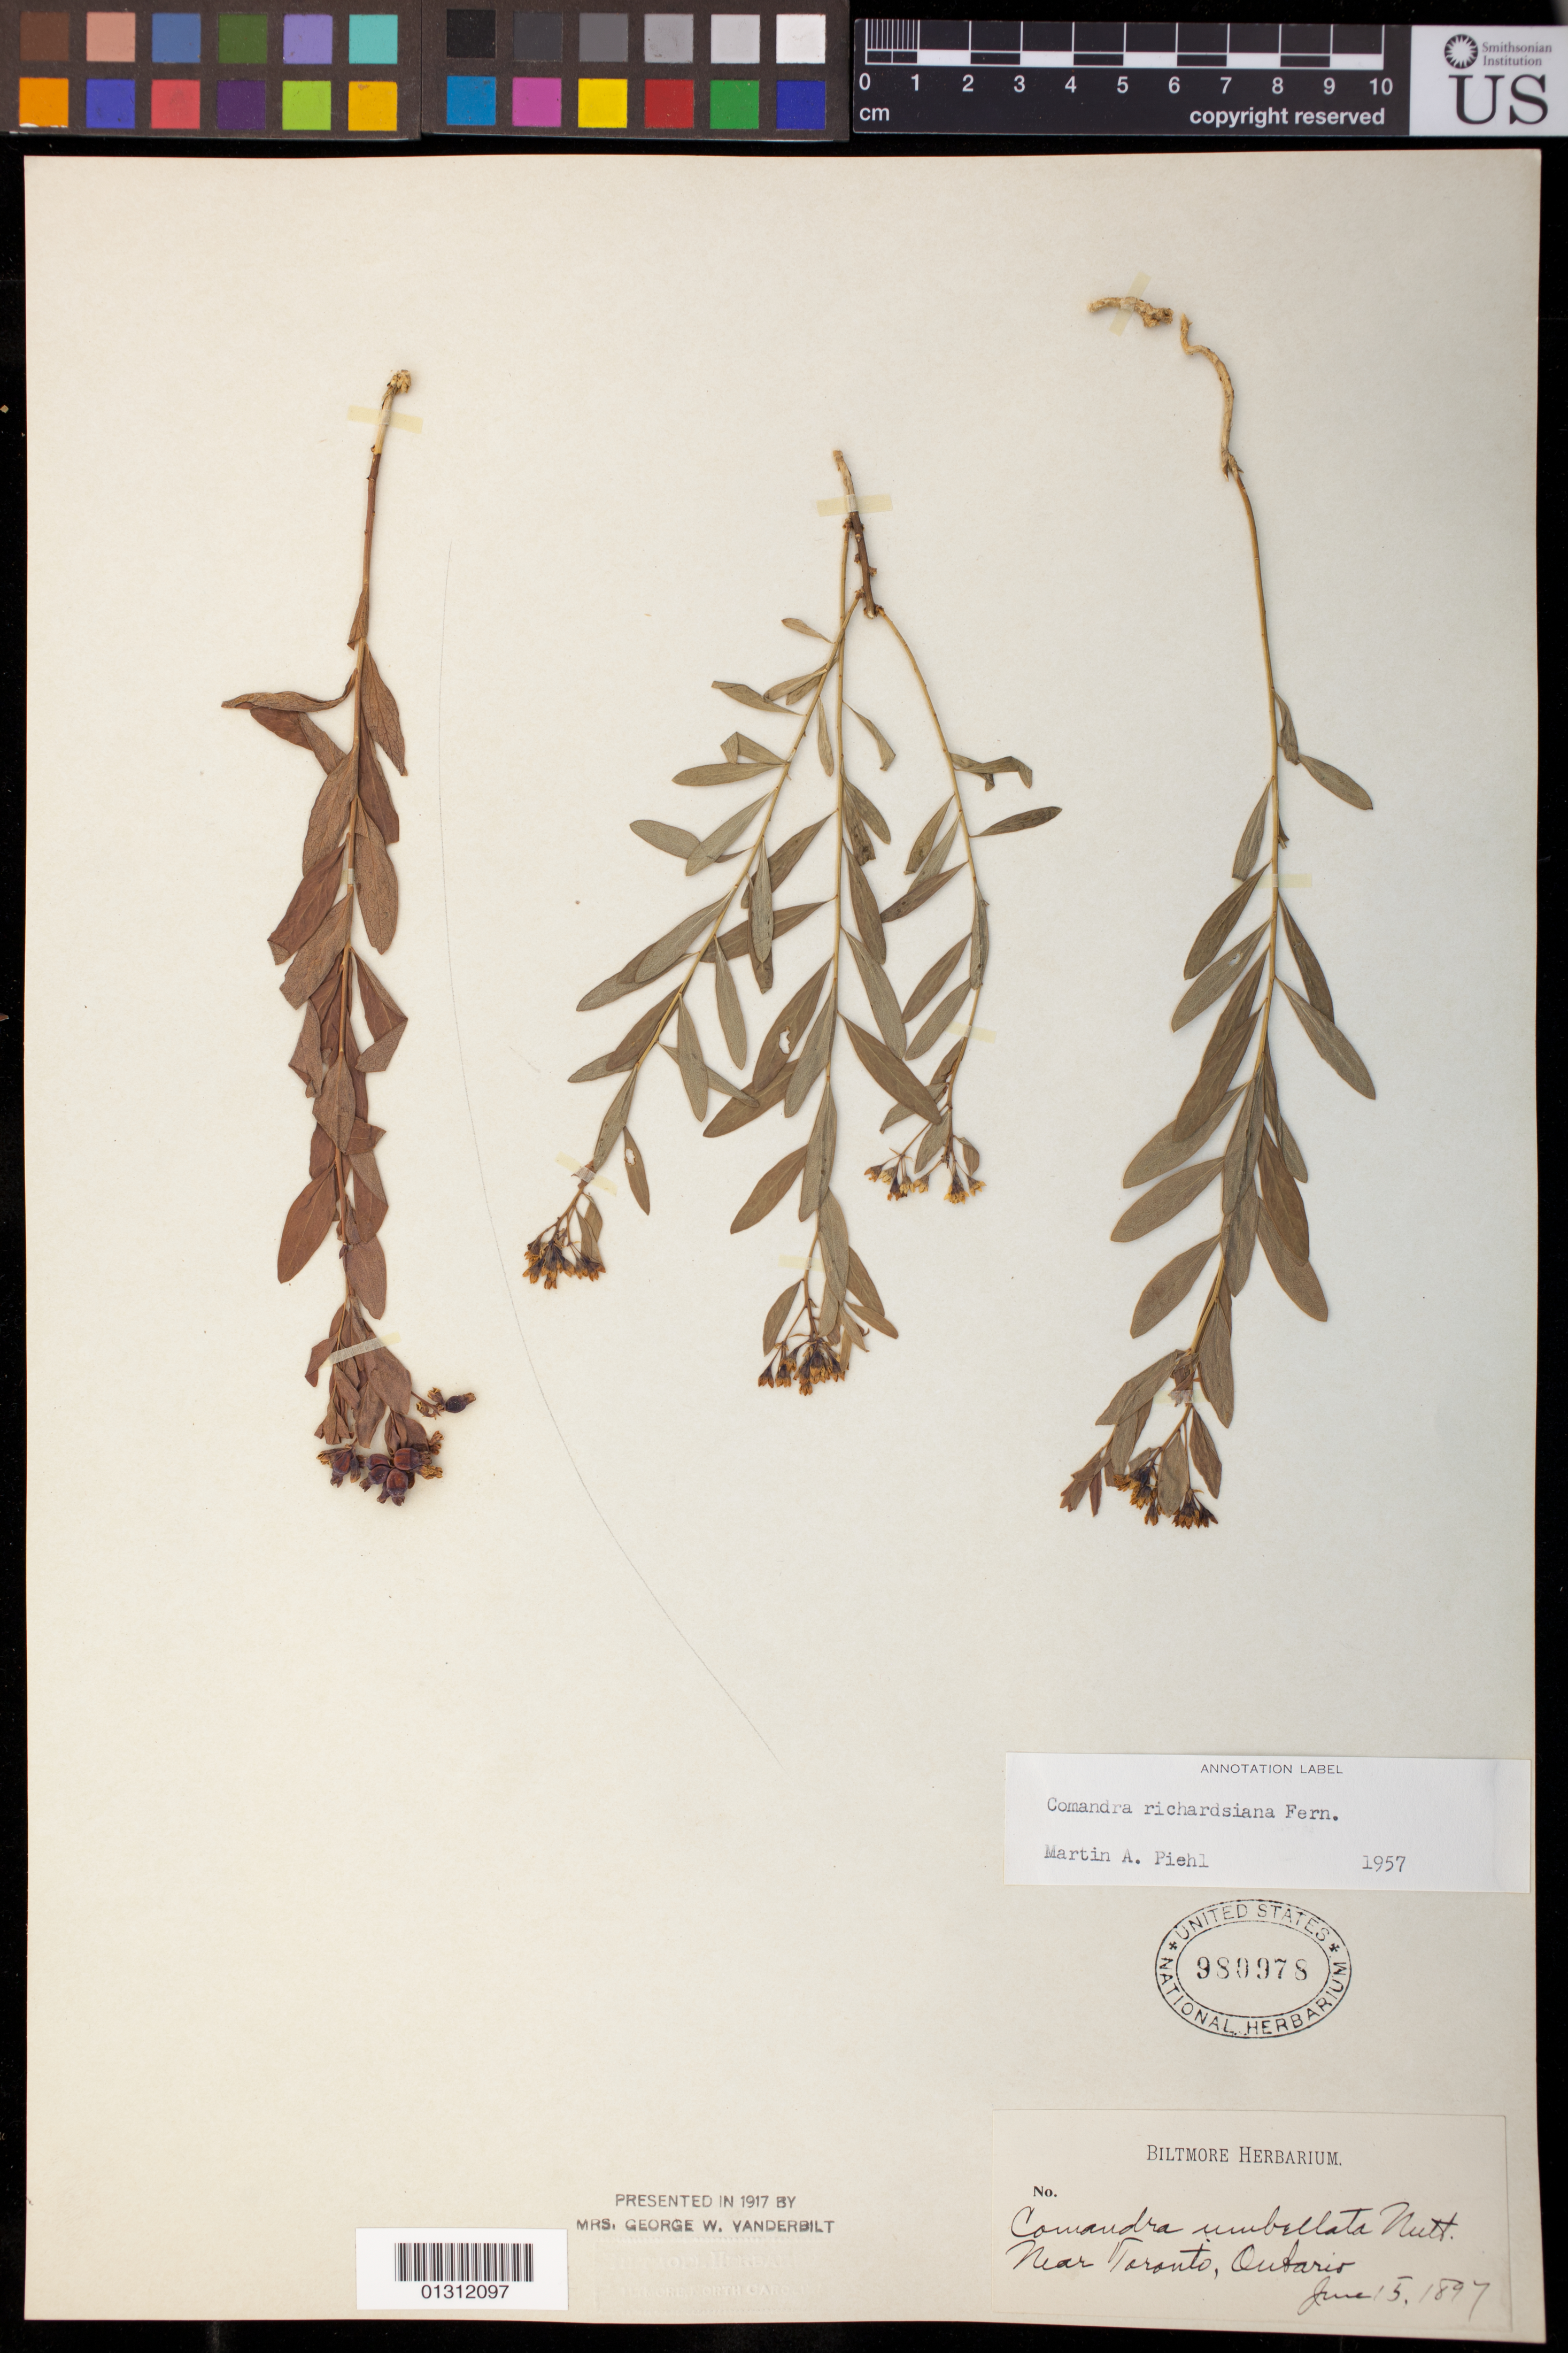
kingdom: Plantae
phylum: Tracheophyta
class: Magnoliopsida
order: Santalales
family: Comandraceae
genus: Comandra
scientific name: Comandra richardsiana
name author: Fernald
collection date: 1897-06-15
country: Canada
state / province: Ontario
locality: Near Toronto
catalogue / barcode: US 980978